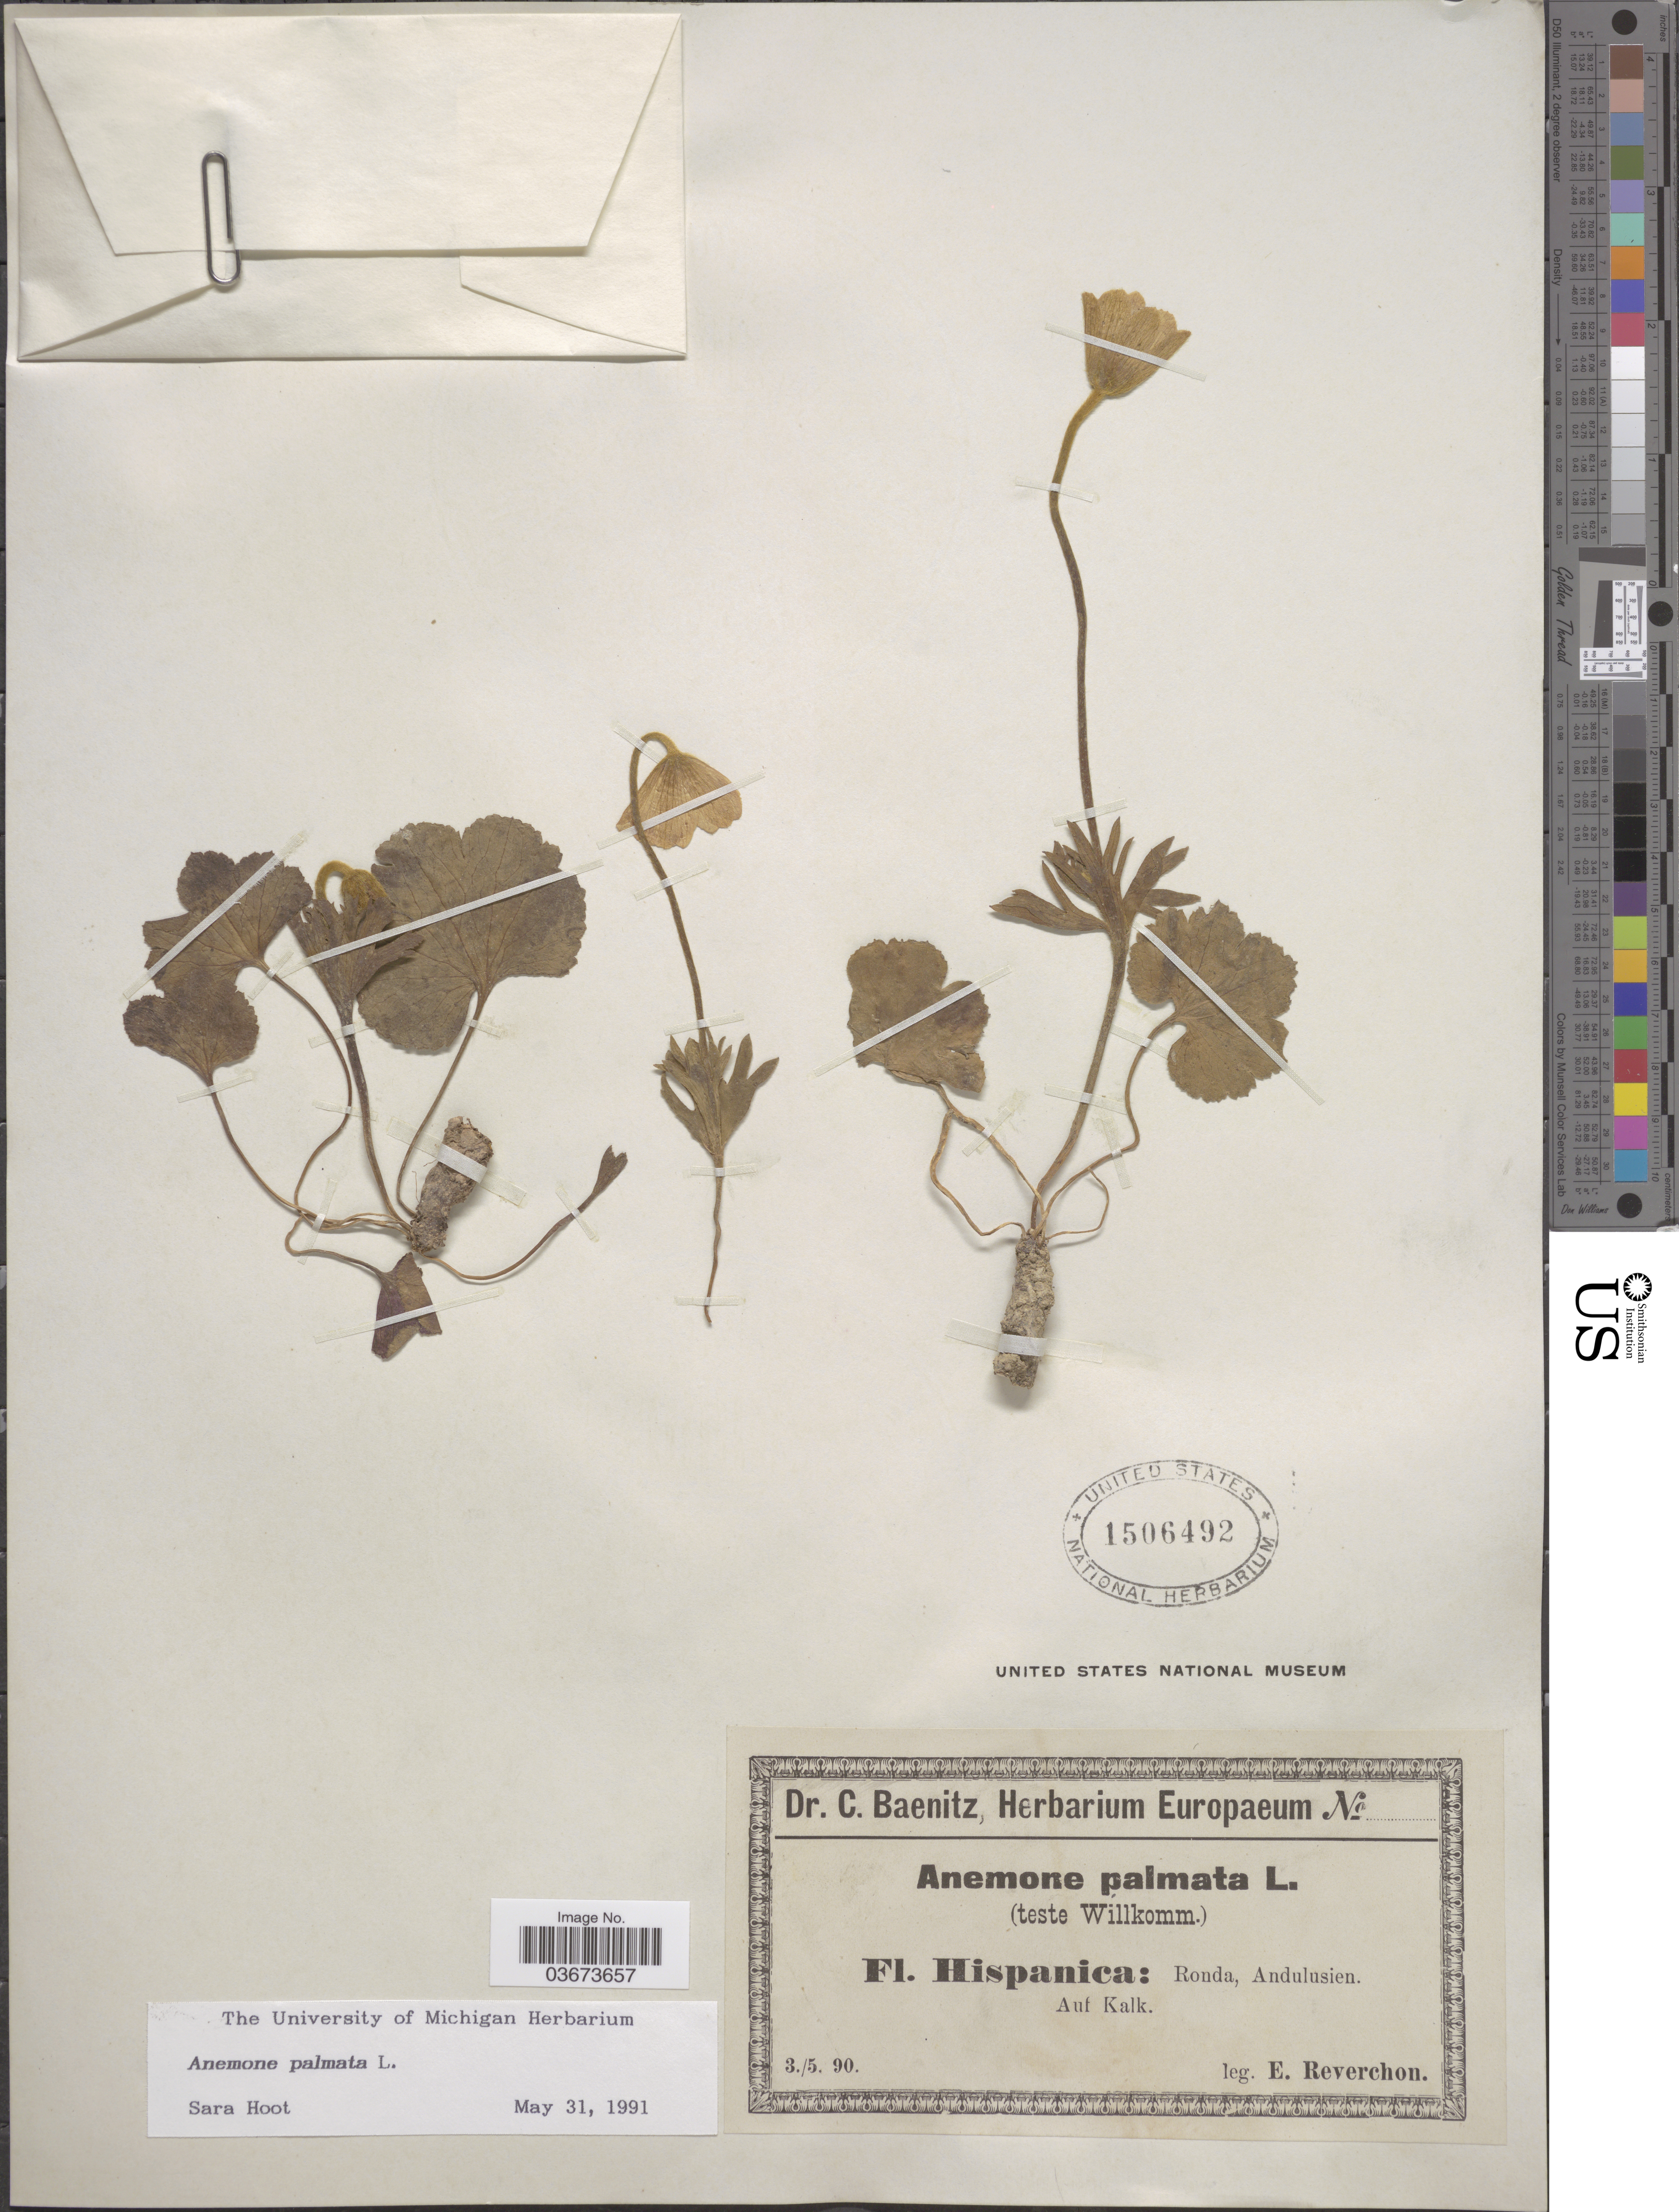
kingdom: Plantae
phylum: Tracheophyta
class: Magnoliopsida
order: Ranunculales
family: Ranunculaceae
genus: Anemone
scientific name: Anemone palmata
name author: L.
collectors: E. Reverchon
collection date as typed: Transcribed d/m/y: 3/5/90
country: Spain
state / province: Andalucía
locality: Hispanica: Ronda, Andulusien. Auf Kalk.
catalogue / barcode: US 1506492